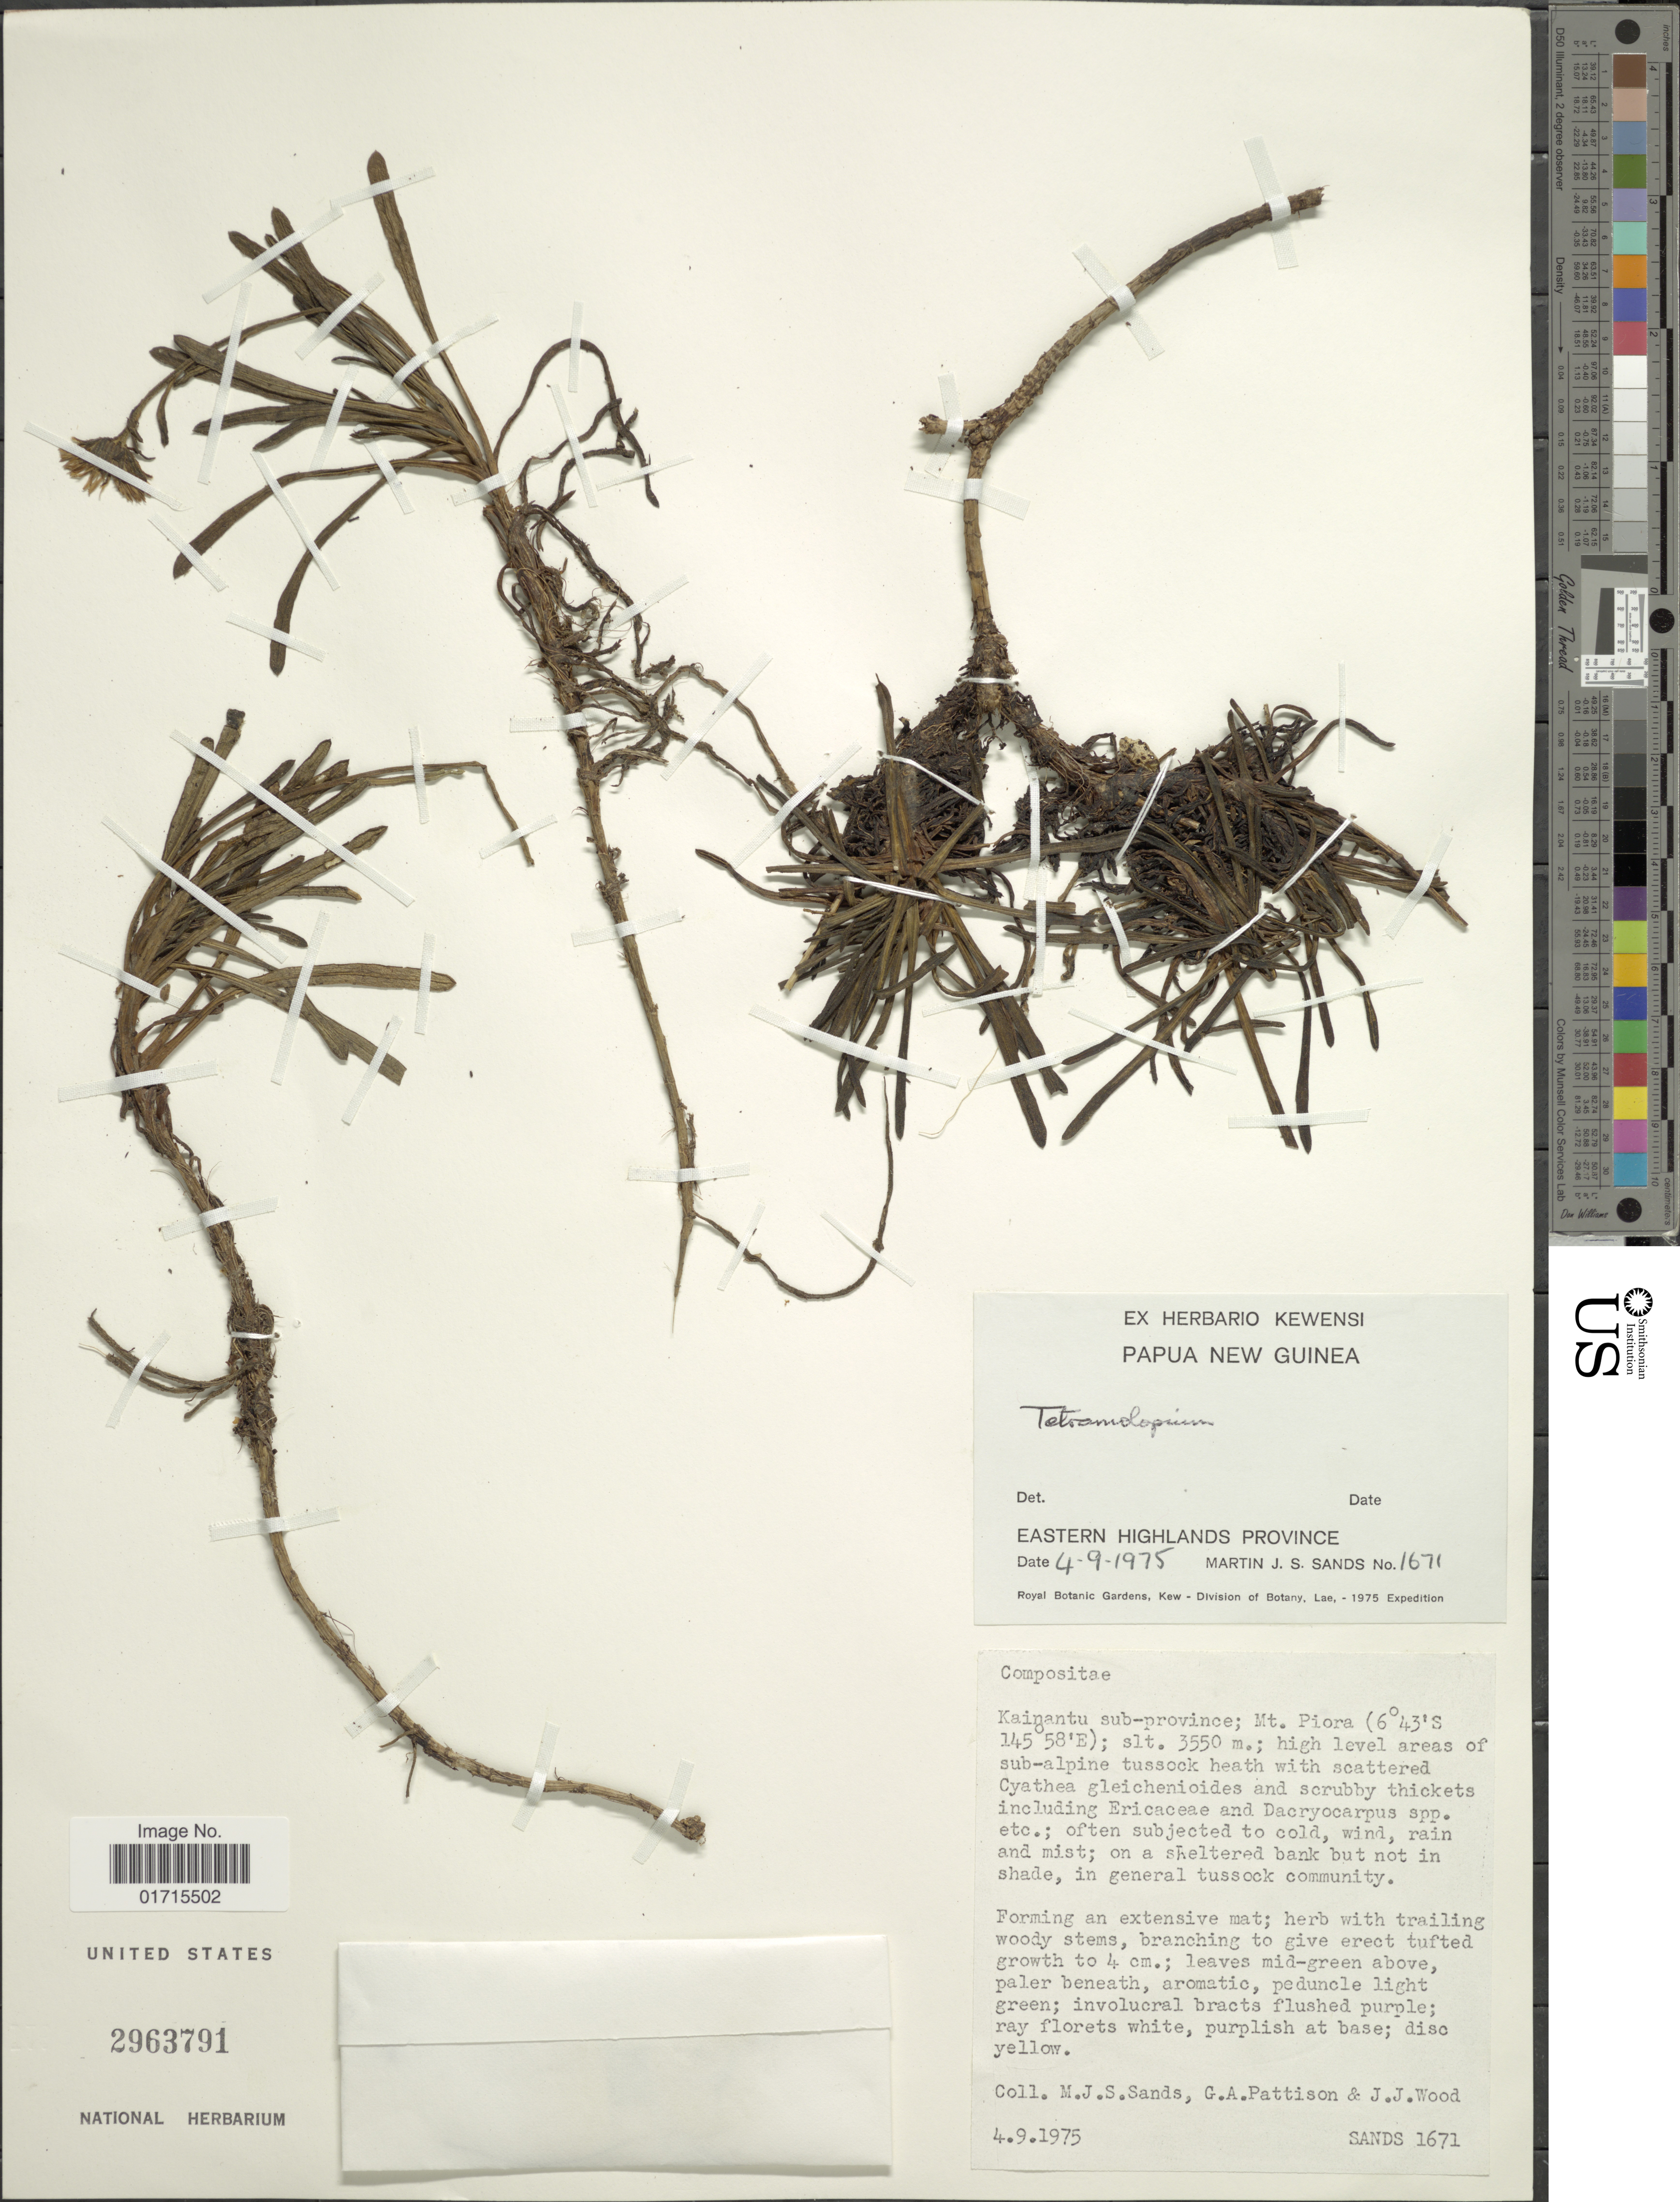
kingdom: Plantae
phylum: Tracheophyta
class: Magnoliopsida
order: Asterales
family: Asteraceae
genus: Tetramolopium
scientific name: Tetramolopium sp.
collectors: M. Sands, G. Pattison & J. Wood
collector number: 1671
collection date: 1975-09-04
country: Papua New Guinea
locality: Papua New Guinea. Eastern Highlands Province. Kainantu sub-province. Mt. Piora. New Guinea.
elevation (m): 3550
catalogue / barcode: US 2963791